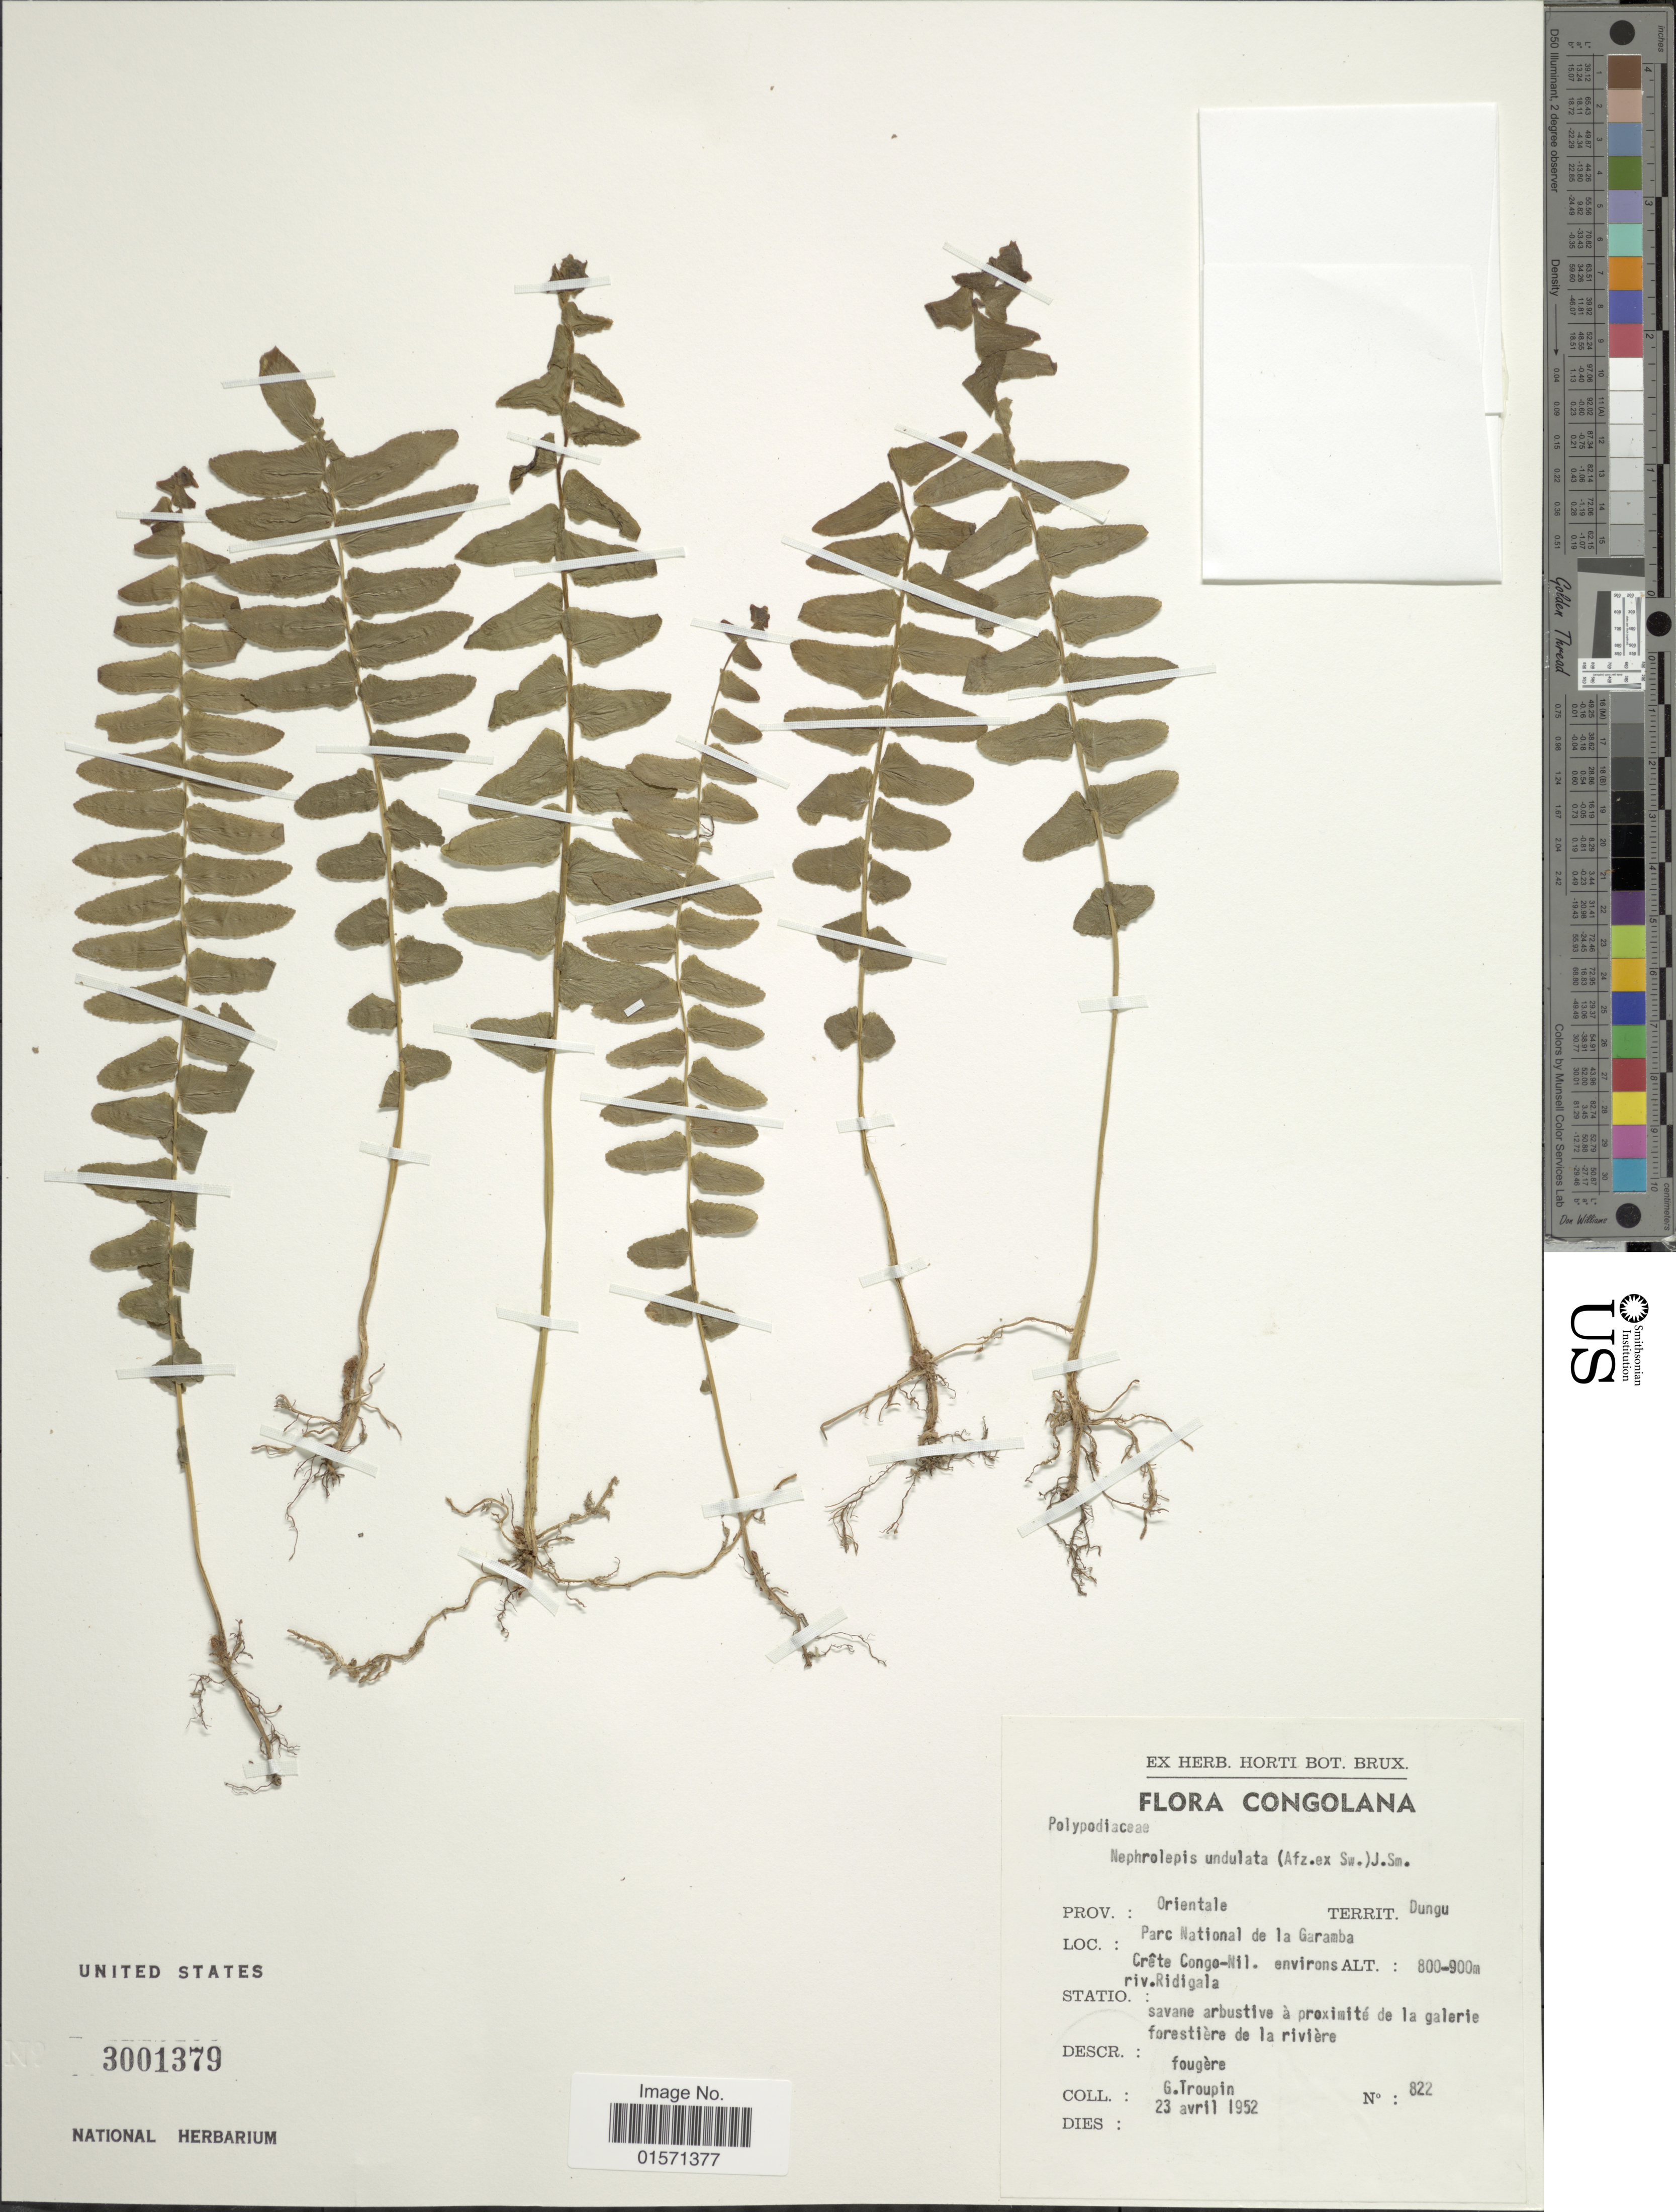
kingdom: Plantae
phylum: Tracheophyta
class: Polypodiopsida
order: Polypodiales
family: Nephrolepidaceae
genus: Nephrolepis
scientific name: Nephrolepis undulata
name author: J. Sm.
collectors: G. Troupin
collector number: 822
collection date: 1952-04-23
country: Congo, Democratic Republic of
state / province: Haut-Uele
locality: Prov. Orientale. Territ. Dungu. Parc National de la Garamba. Crete-Congo-Nil. riv. Ridigala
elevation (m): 800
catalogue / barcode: US 3001379